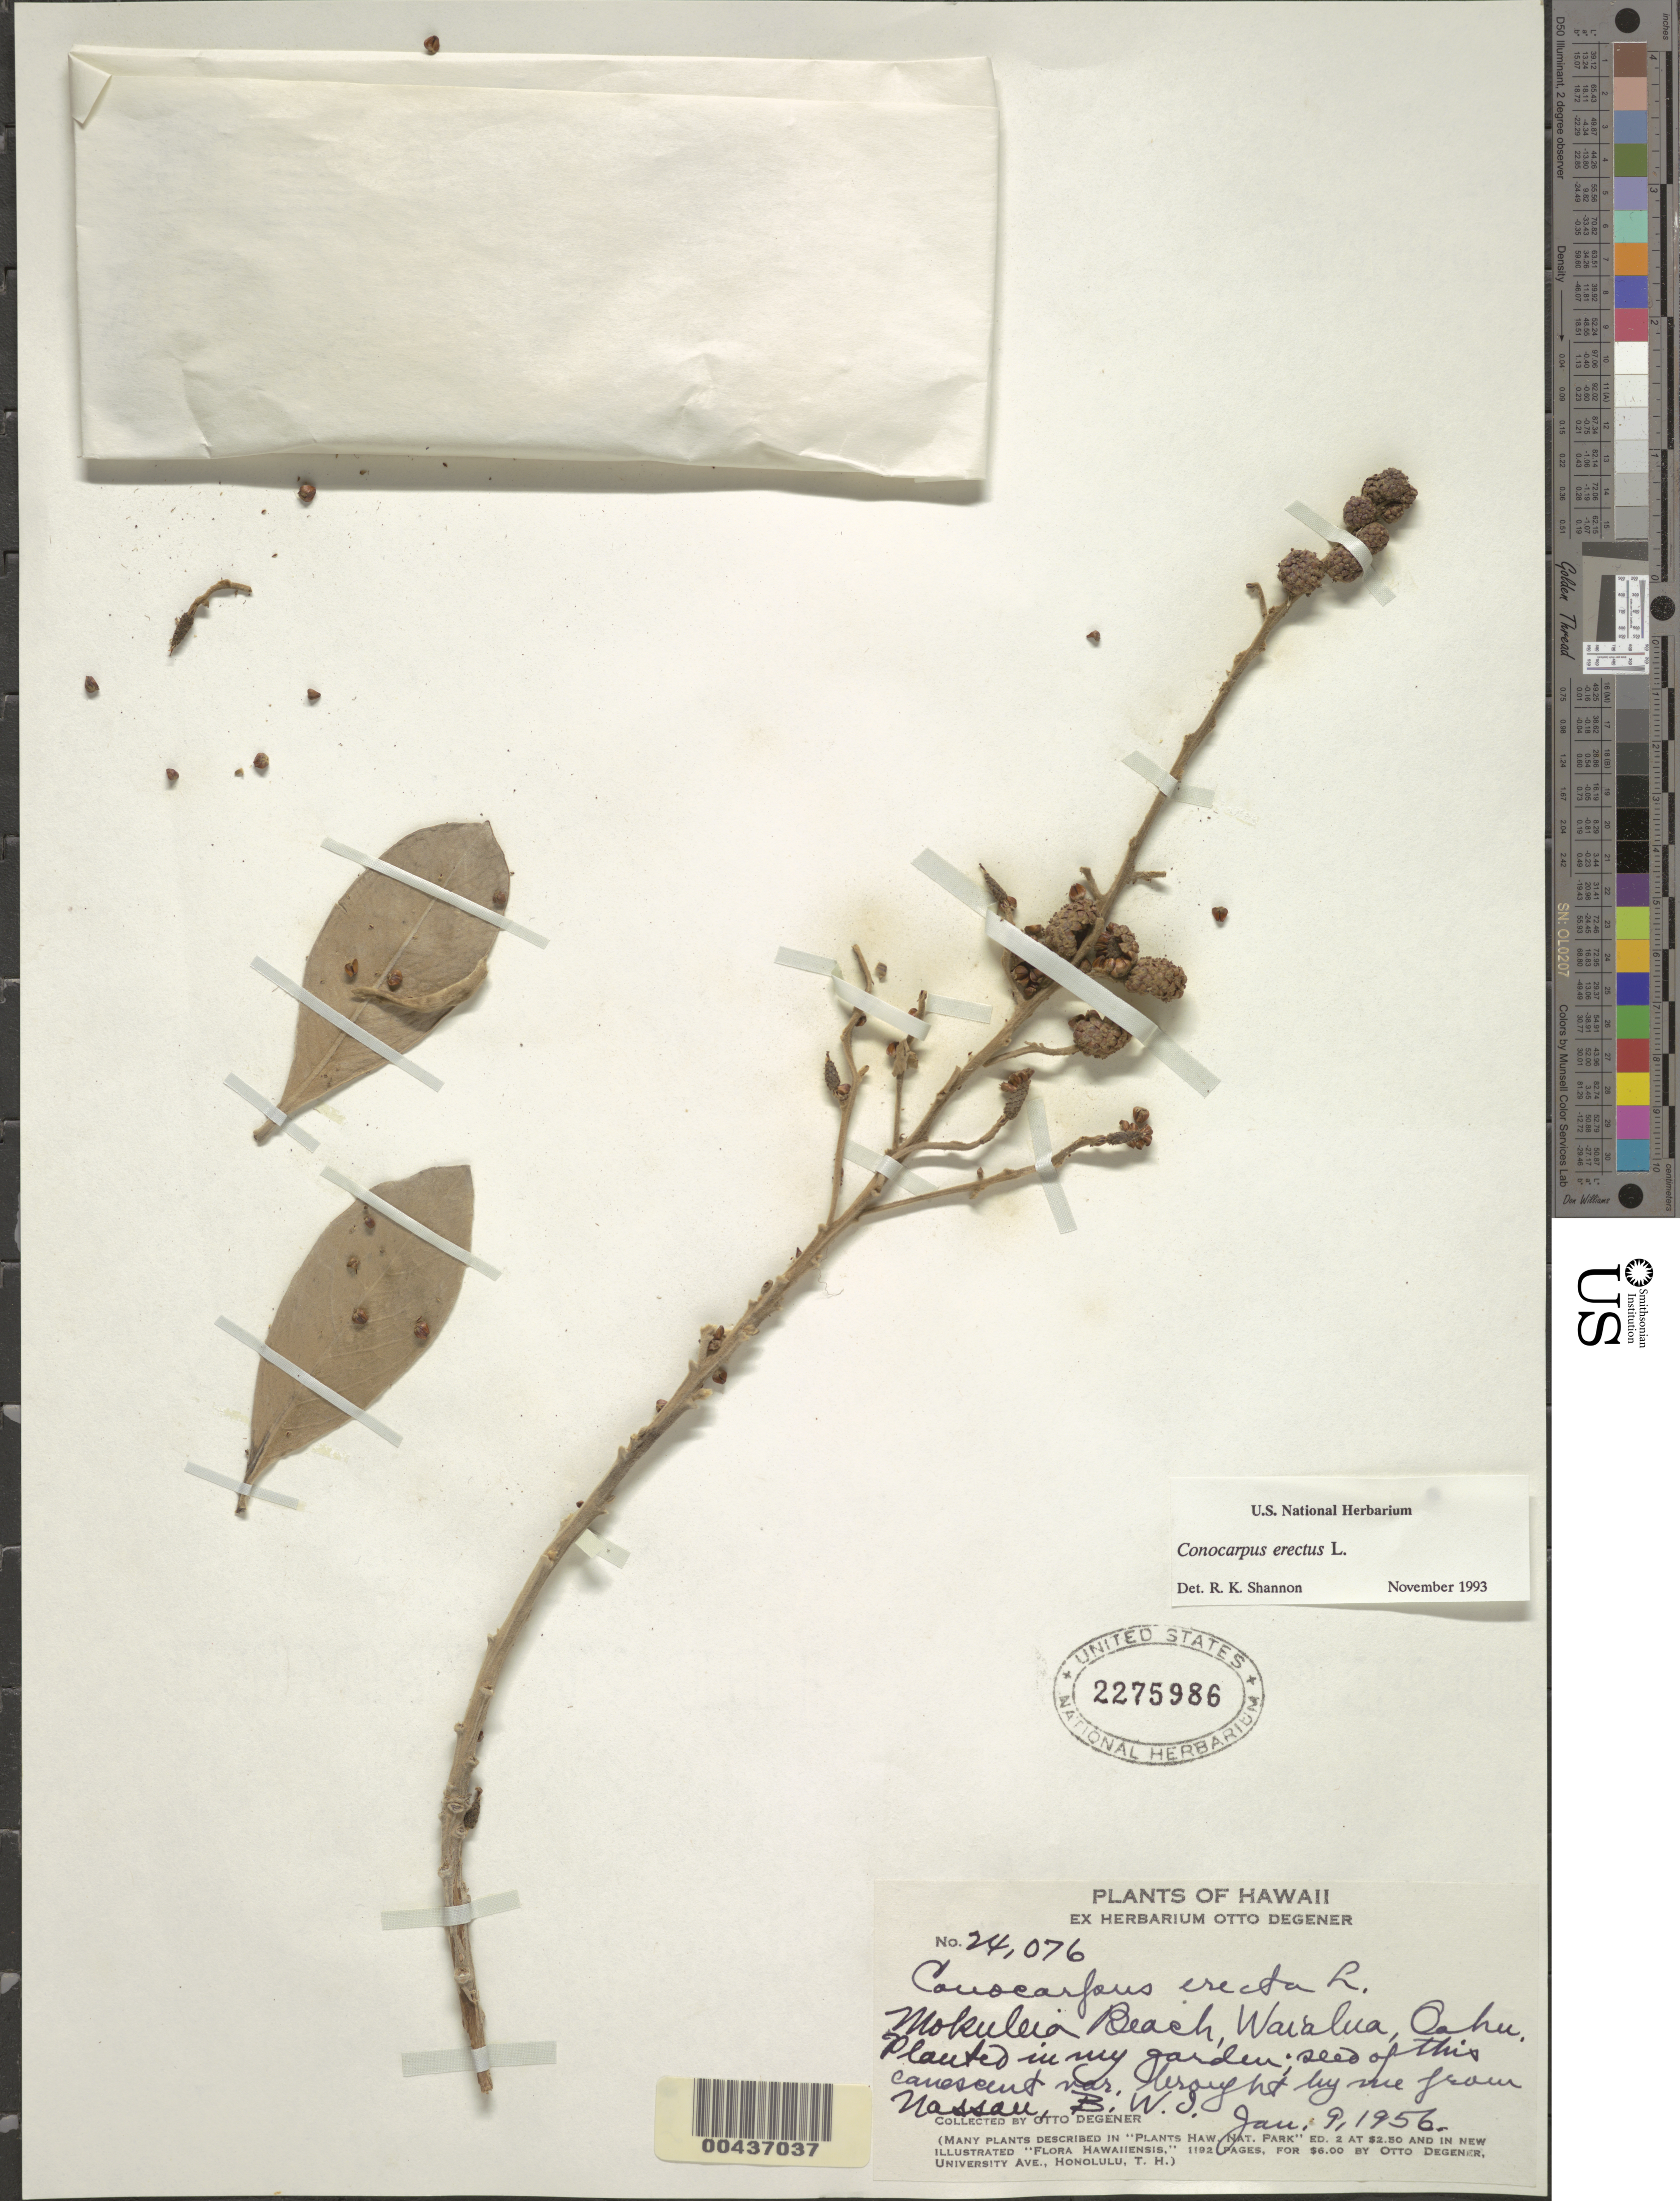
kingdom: Plantae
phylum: Tracheophyta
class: Magnoliopsida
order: Myrtales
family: Combretaceae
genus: Conocarpus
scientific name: Conocarpus erectus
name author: L.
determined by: Shannon, R. K., (UNITED STATES)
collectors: O. Degener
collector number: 24076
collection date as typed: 9 Jan 1956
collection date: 1956-01-09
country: United States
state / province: Hawaii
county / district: Honolulu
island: Oahu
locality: Mokuleia Beach, Waialua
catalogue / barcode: US 2275988